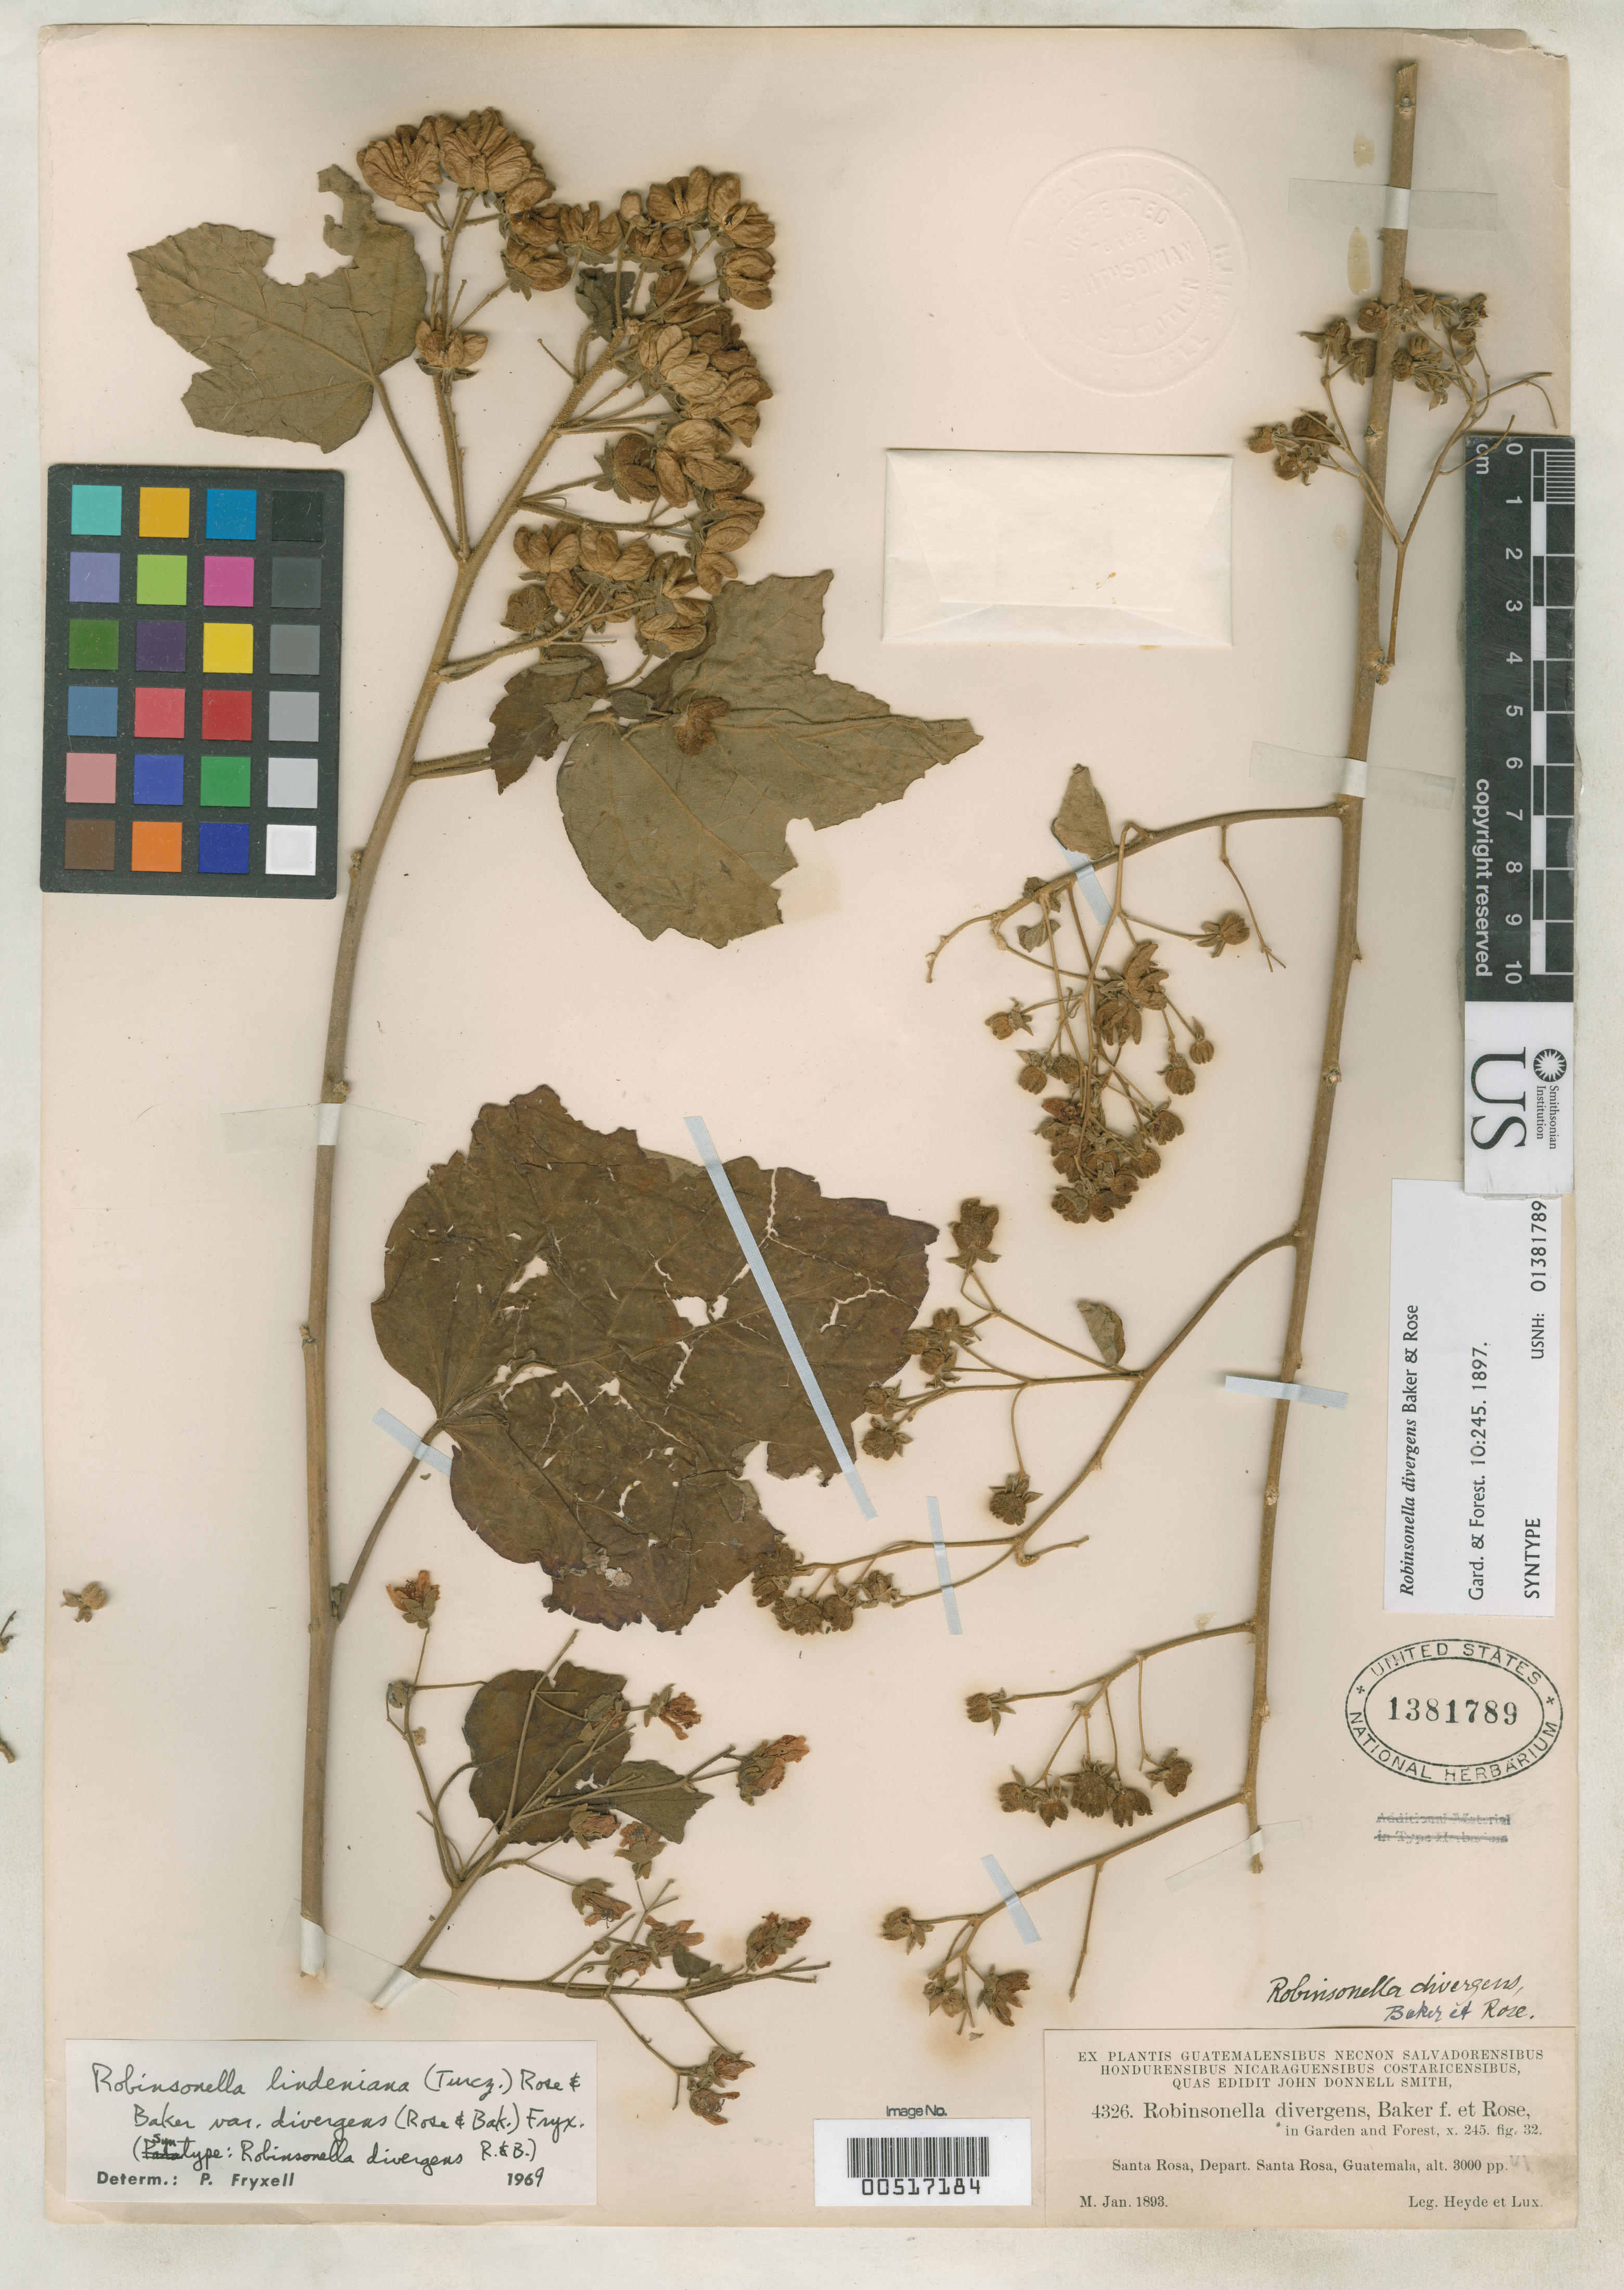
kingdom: Plantae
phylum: Tracheophyta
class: Magnoliopsida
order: Malvales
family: Malvaceae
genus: Robinsonella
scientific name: Robinsonella divergens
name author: Baker f. & Rose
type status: Syntype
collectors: E. T. Heyde & E. Lux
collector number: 43266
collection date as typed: Jan 1893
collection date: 1893-01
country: Guatemala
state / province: Santa Rosa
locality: Santa Rosa.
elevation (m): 914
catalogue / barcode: US 1381789